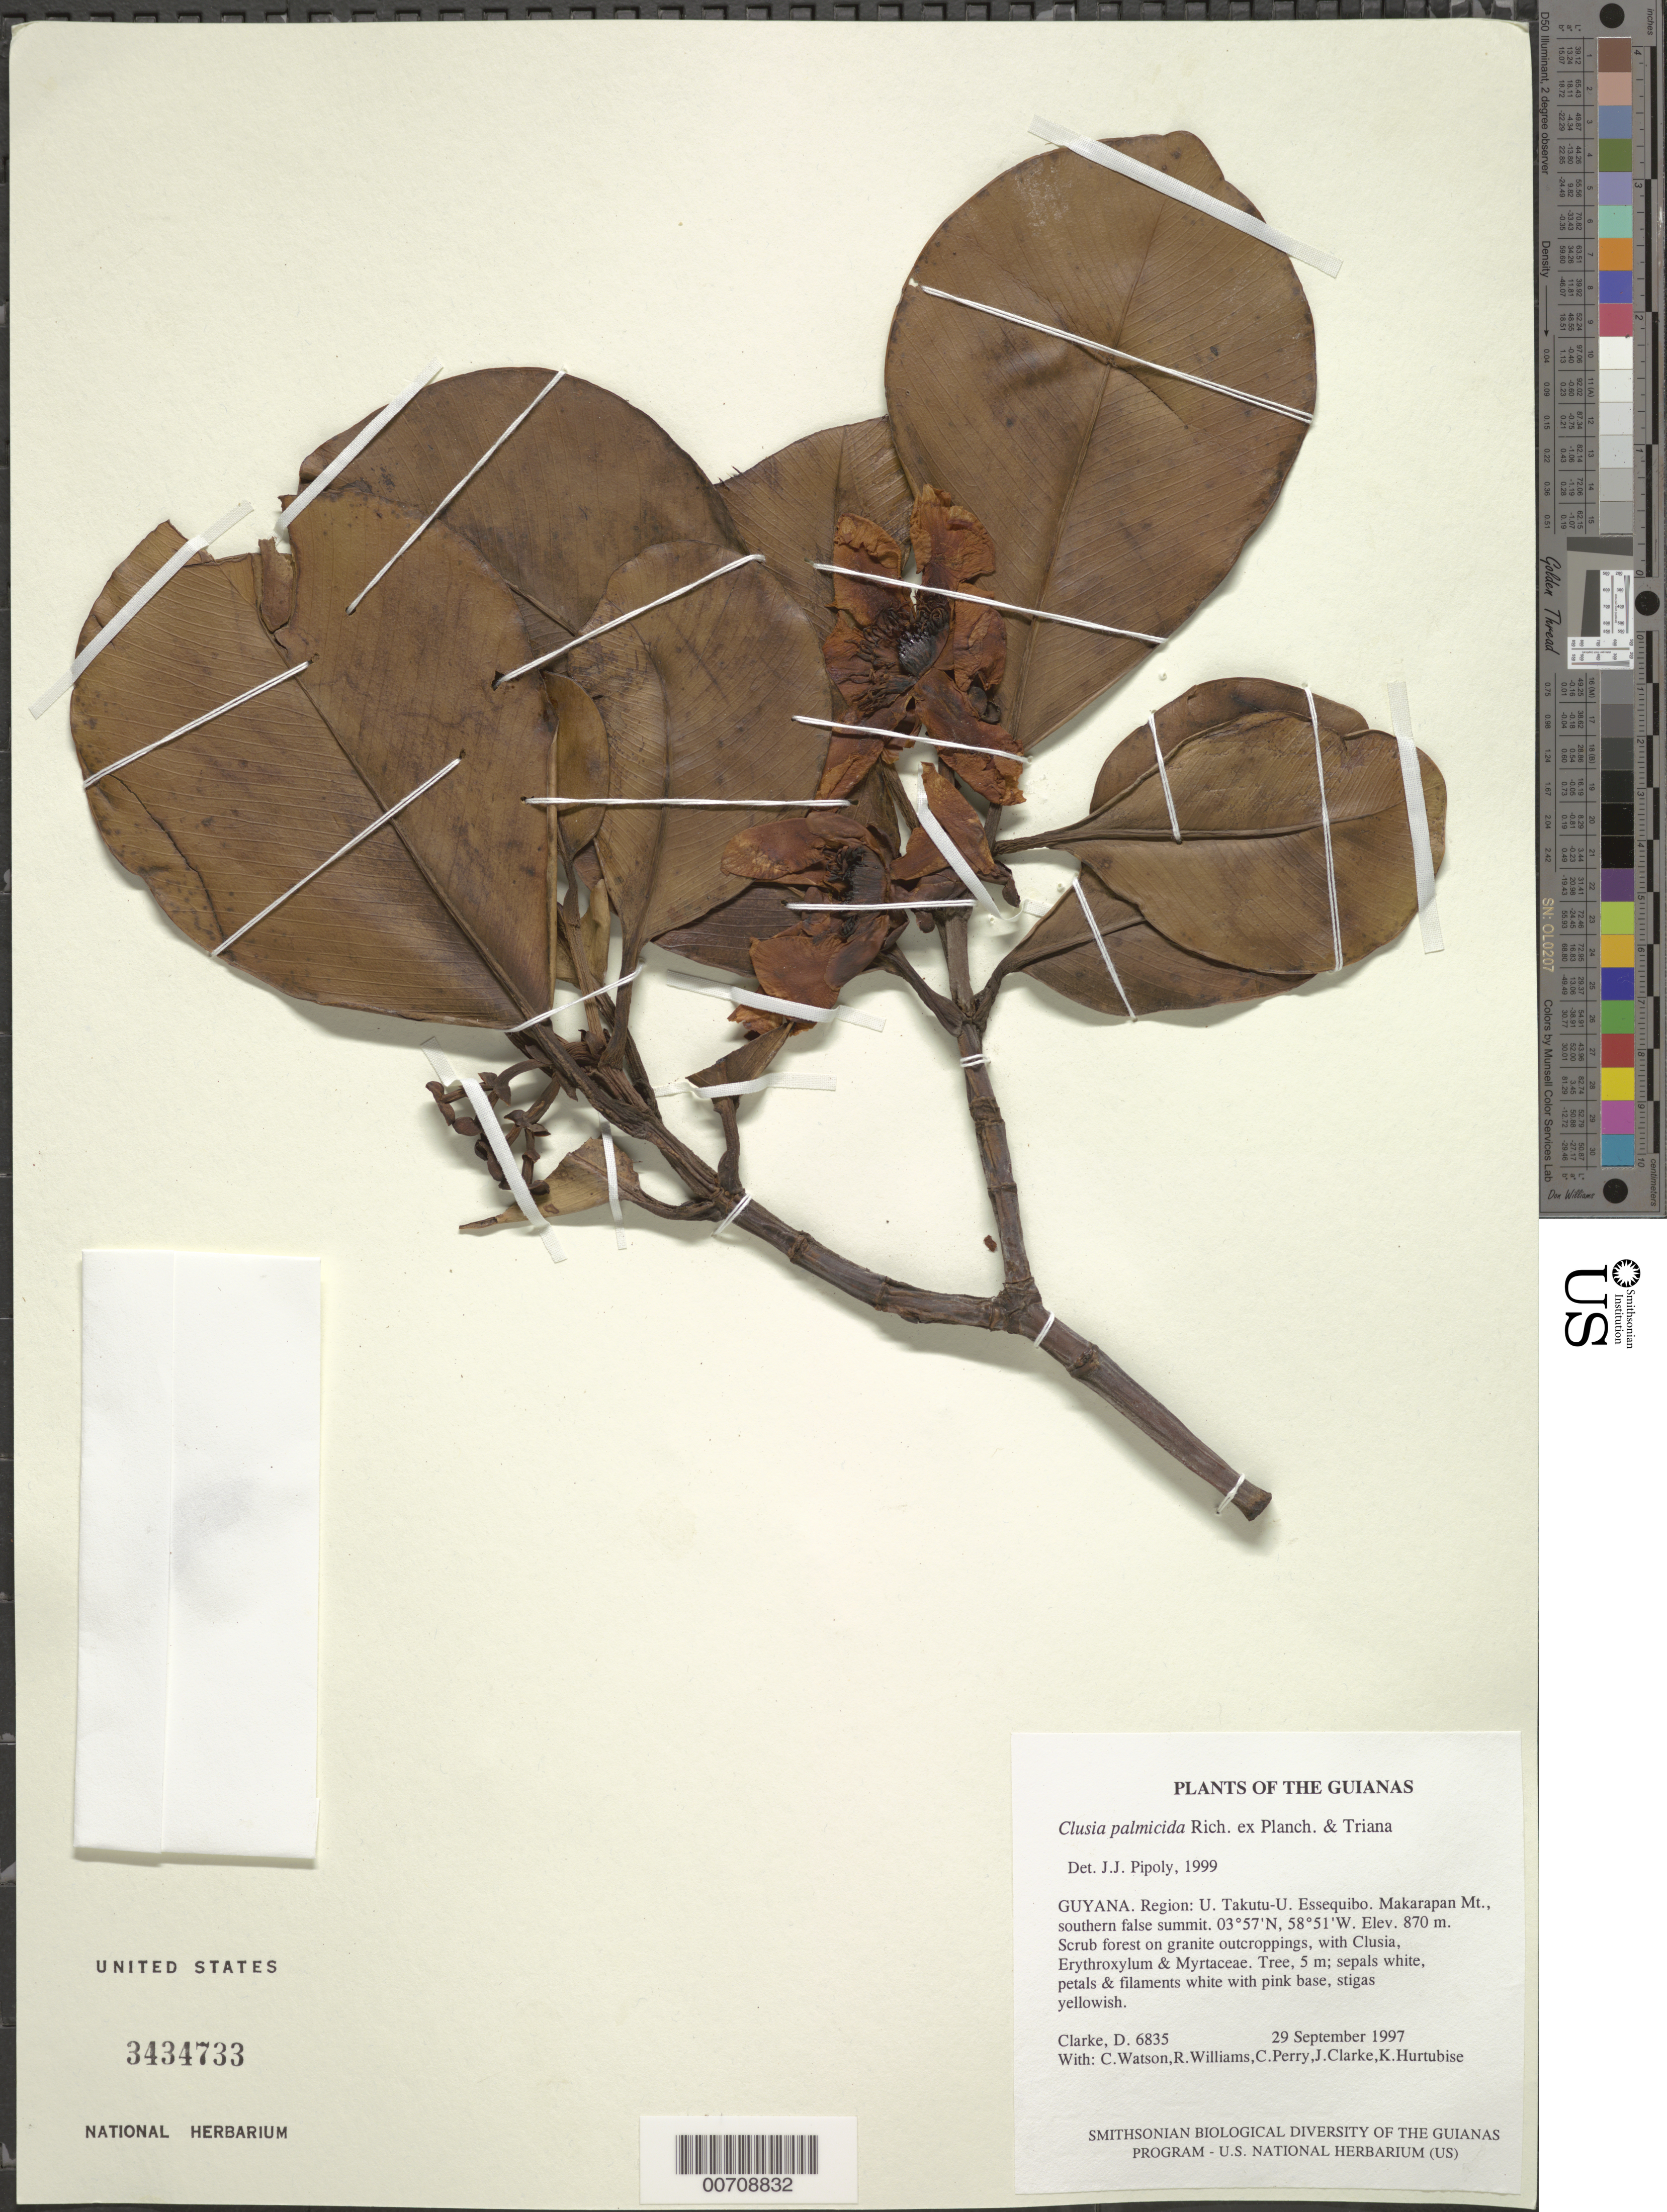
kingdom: Plantae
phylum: Tracheophyta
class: Magnoliopsida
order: Malpighiales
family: Clusiaceae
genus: Clusia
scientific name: Clusia palmicida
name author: Rich.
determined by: Pipoly, J. J., III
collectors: H. D. Clarke, C. Watson, R. Williams, C. Perry, J. Clarke & K. Hurtubise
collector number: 6835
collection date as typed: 29 September 1997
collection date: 1997-09-29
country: Guyana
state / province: U. Takutu-U. Essequibo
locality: Makarapan Mt., southern false summit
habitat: Scrub forest on granite outcroppings, with Clusia, Erythroxylum & Myrtaceae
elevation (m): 870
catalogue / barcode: US 3434733